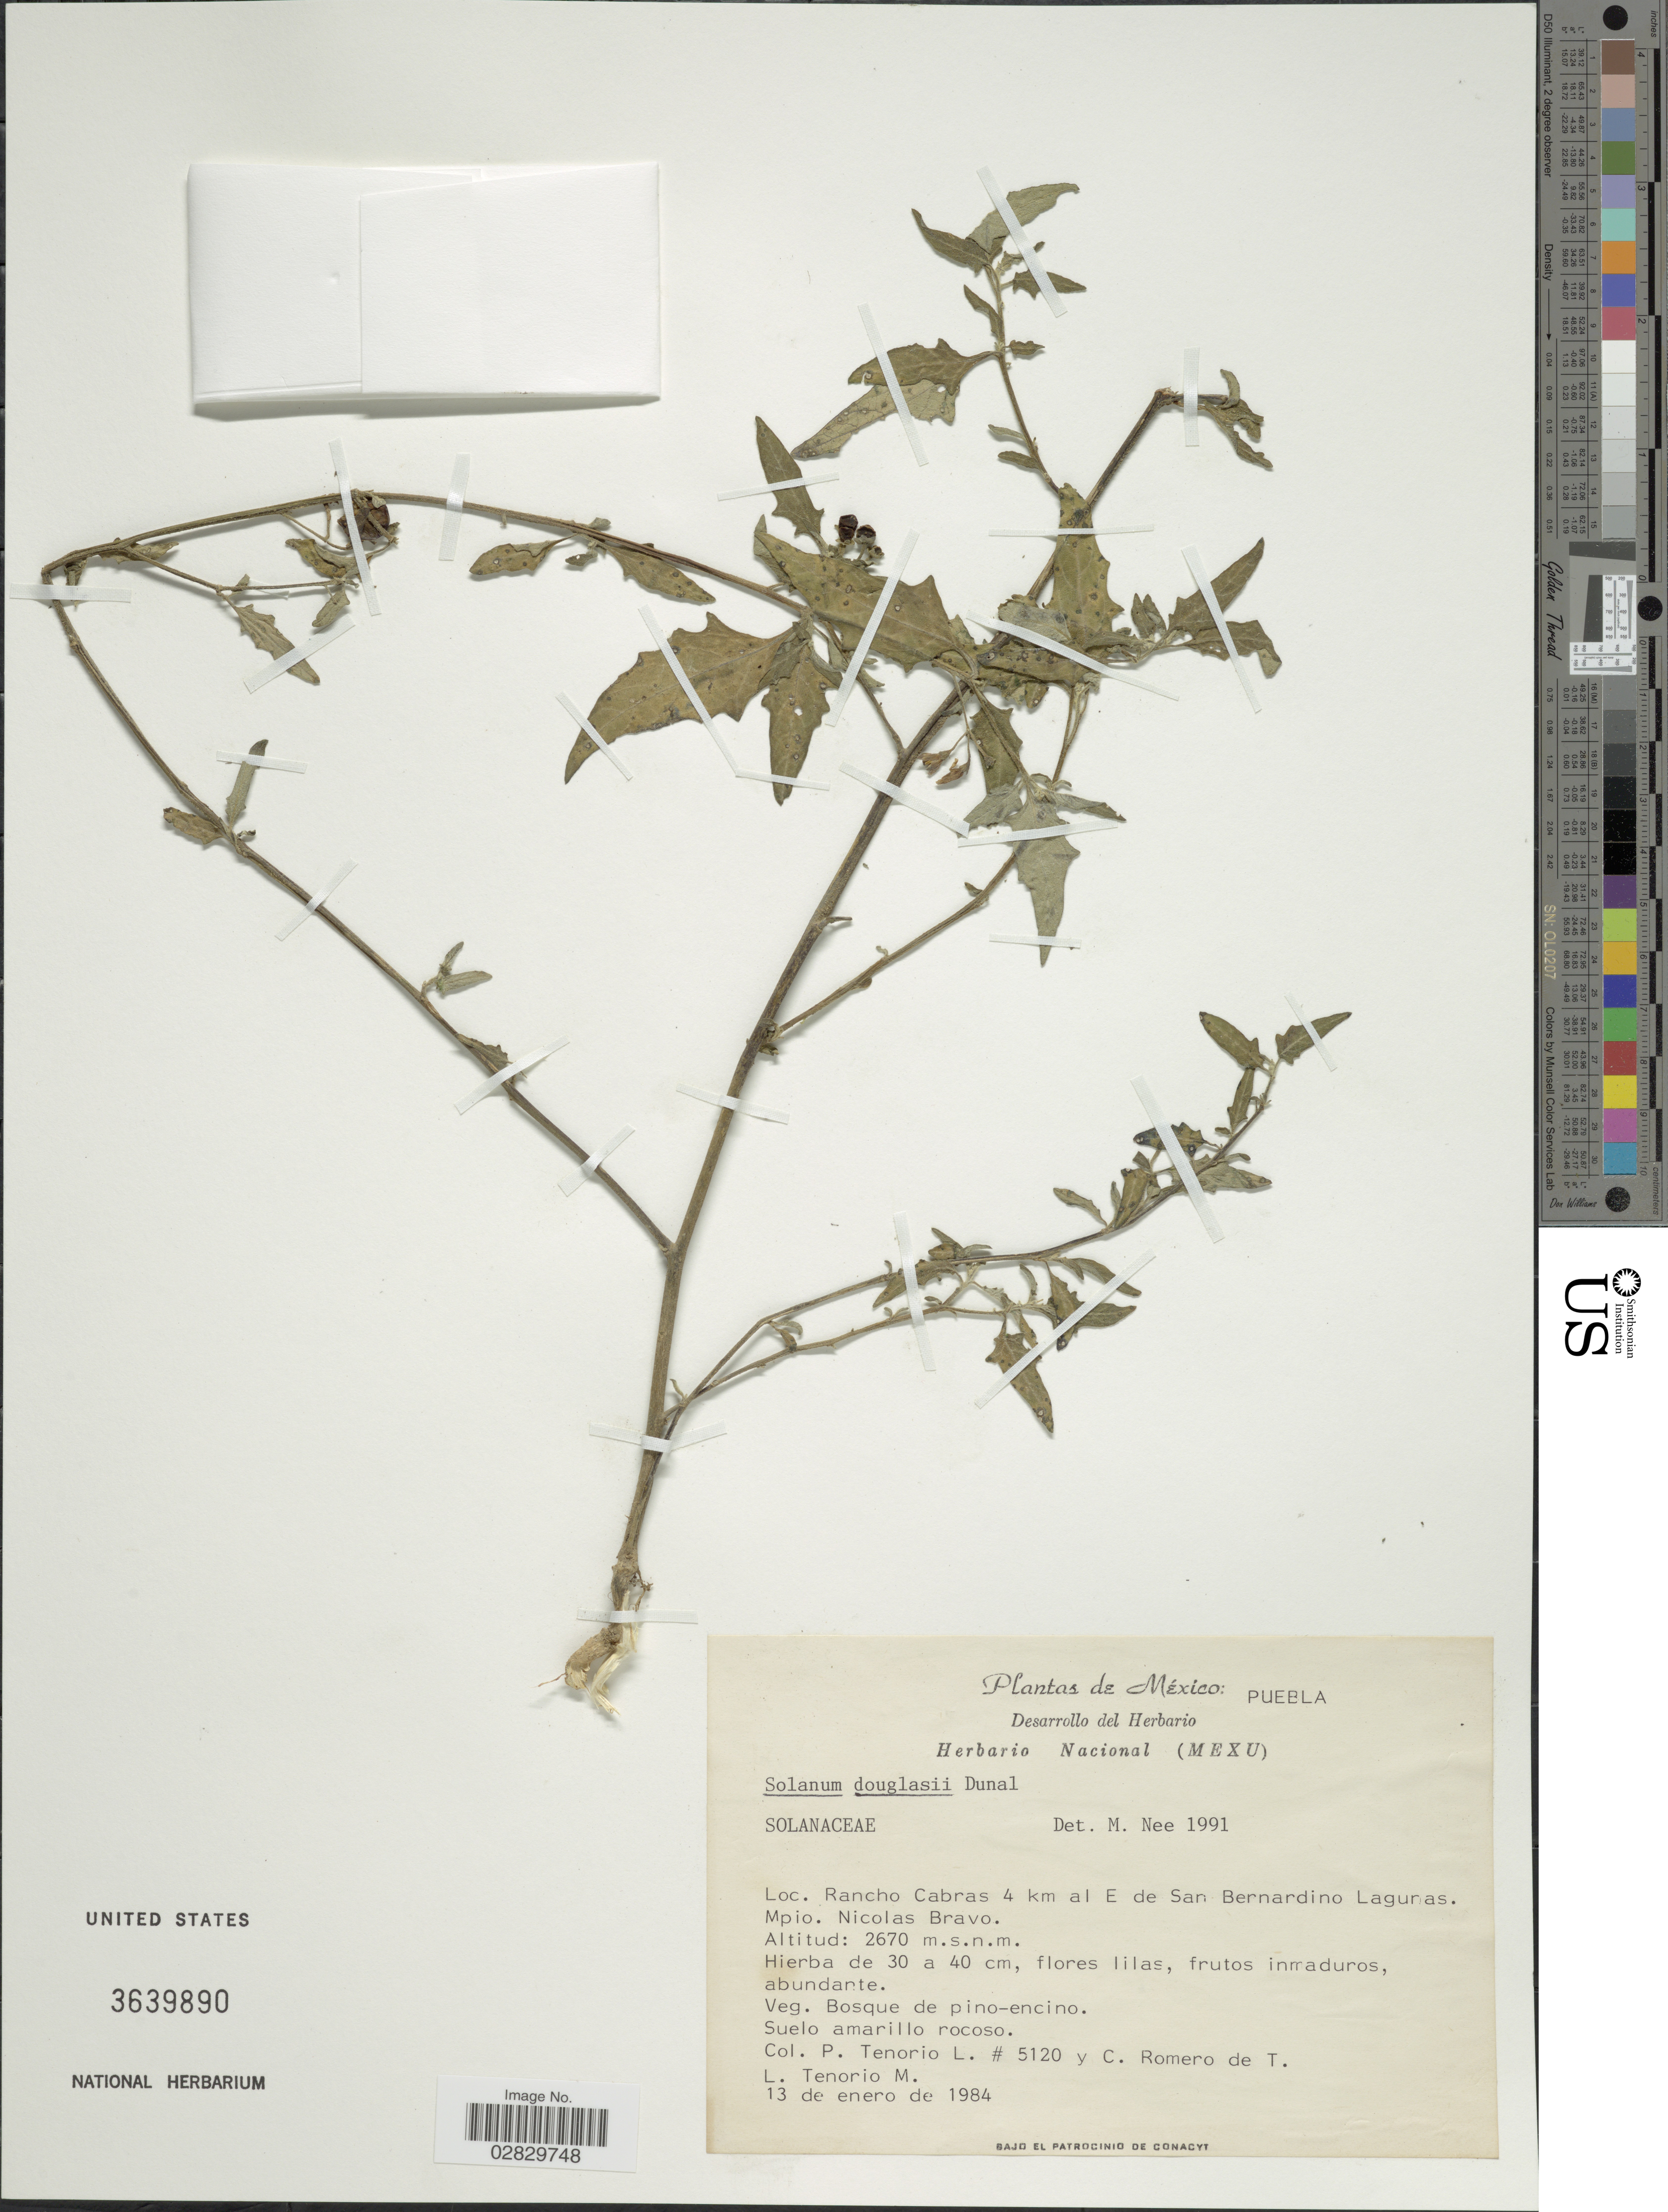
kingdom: Plantae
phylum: Tracheophyta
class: Magnoliopsida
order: Solanales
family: Solanaceae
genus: Solanum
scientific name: Solanum nigrescens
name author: M. Martens & Galeotti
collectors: P. Tenorio L., C. Romero de T. & L. Tenorio M.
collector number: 5120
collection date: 1984-01-13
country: Mexico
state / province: Puebla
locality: Rancho Cabras 4 km al E de San Bernardino Lagunas, Mpio. Nicolas Bravo.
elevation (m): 2670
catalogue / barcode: US 3639890